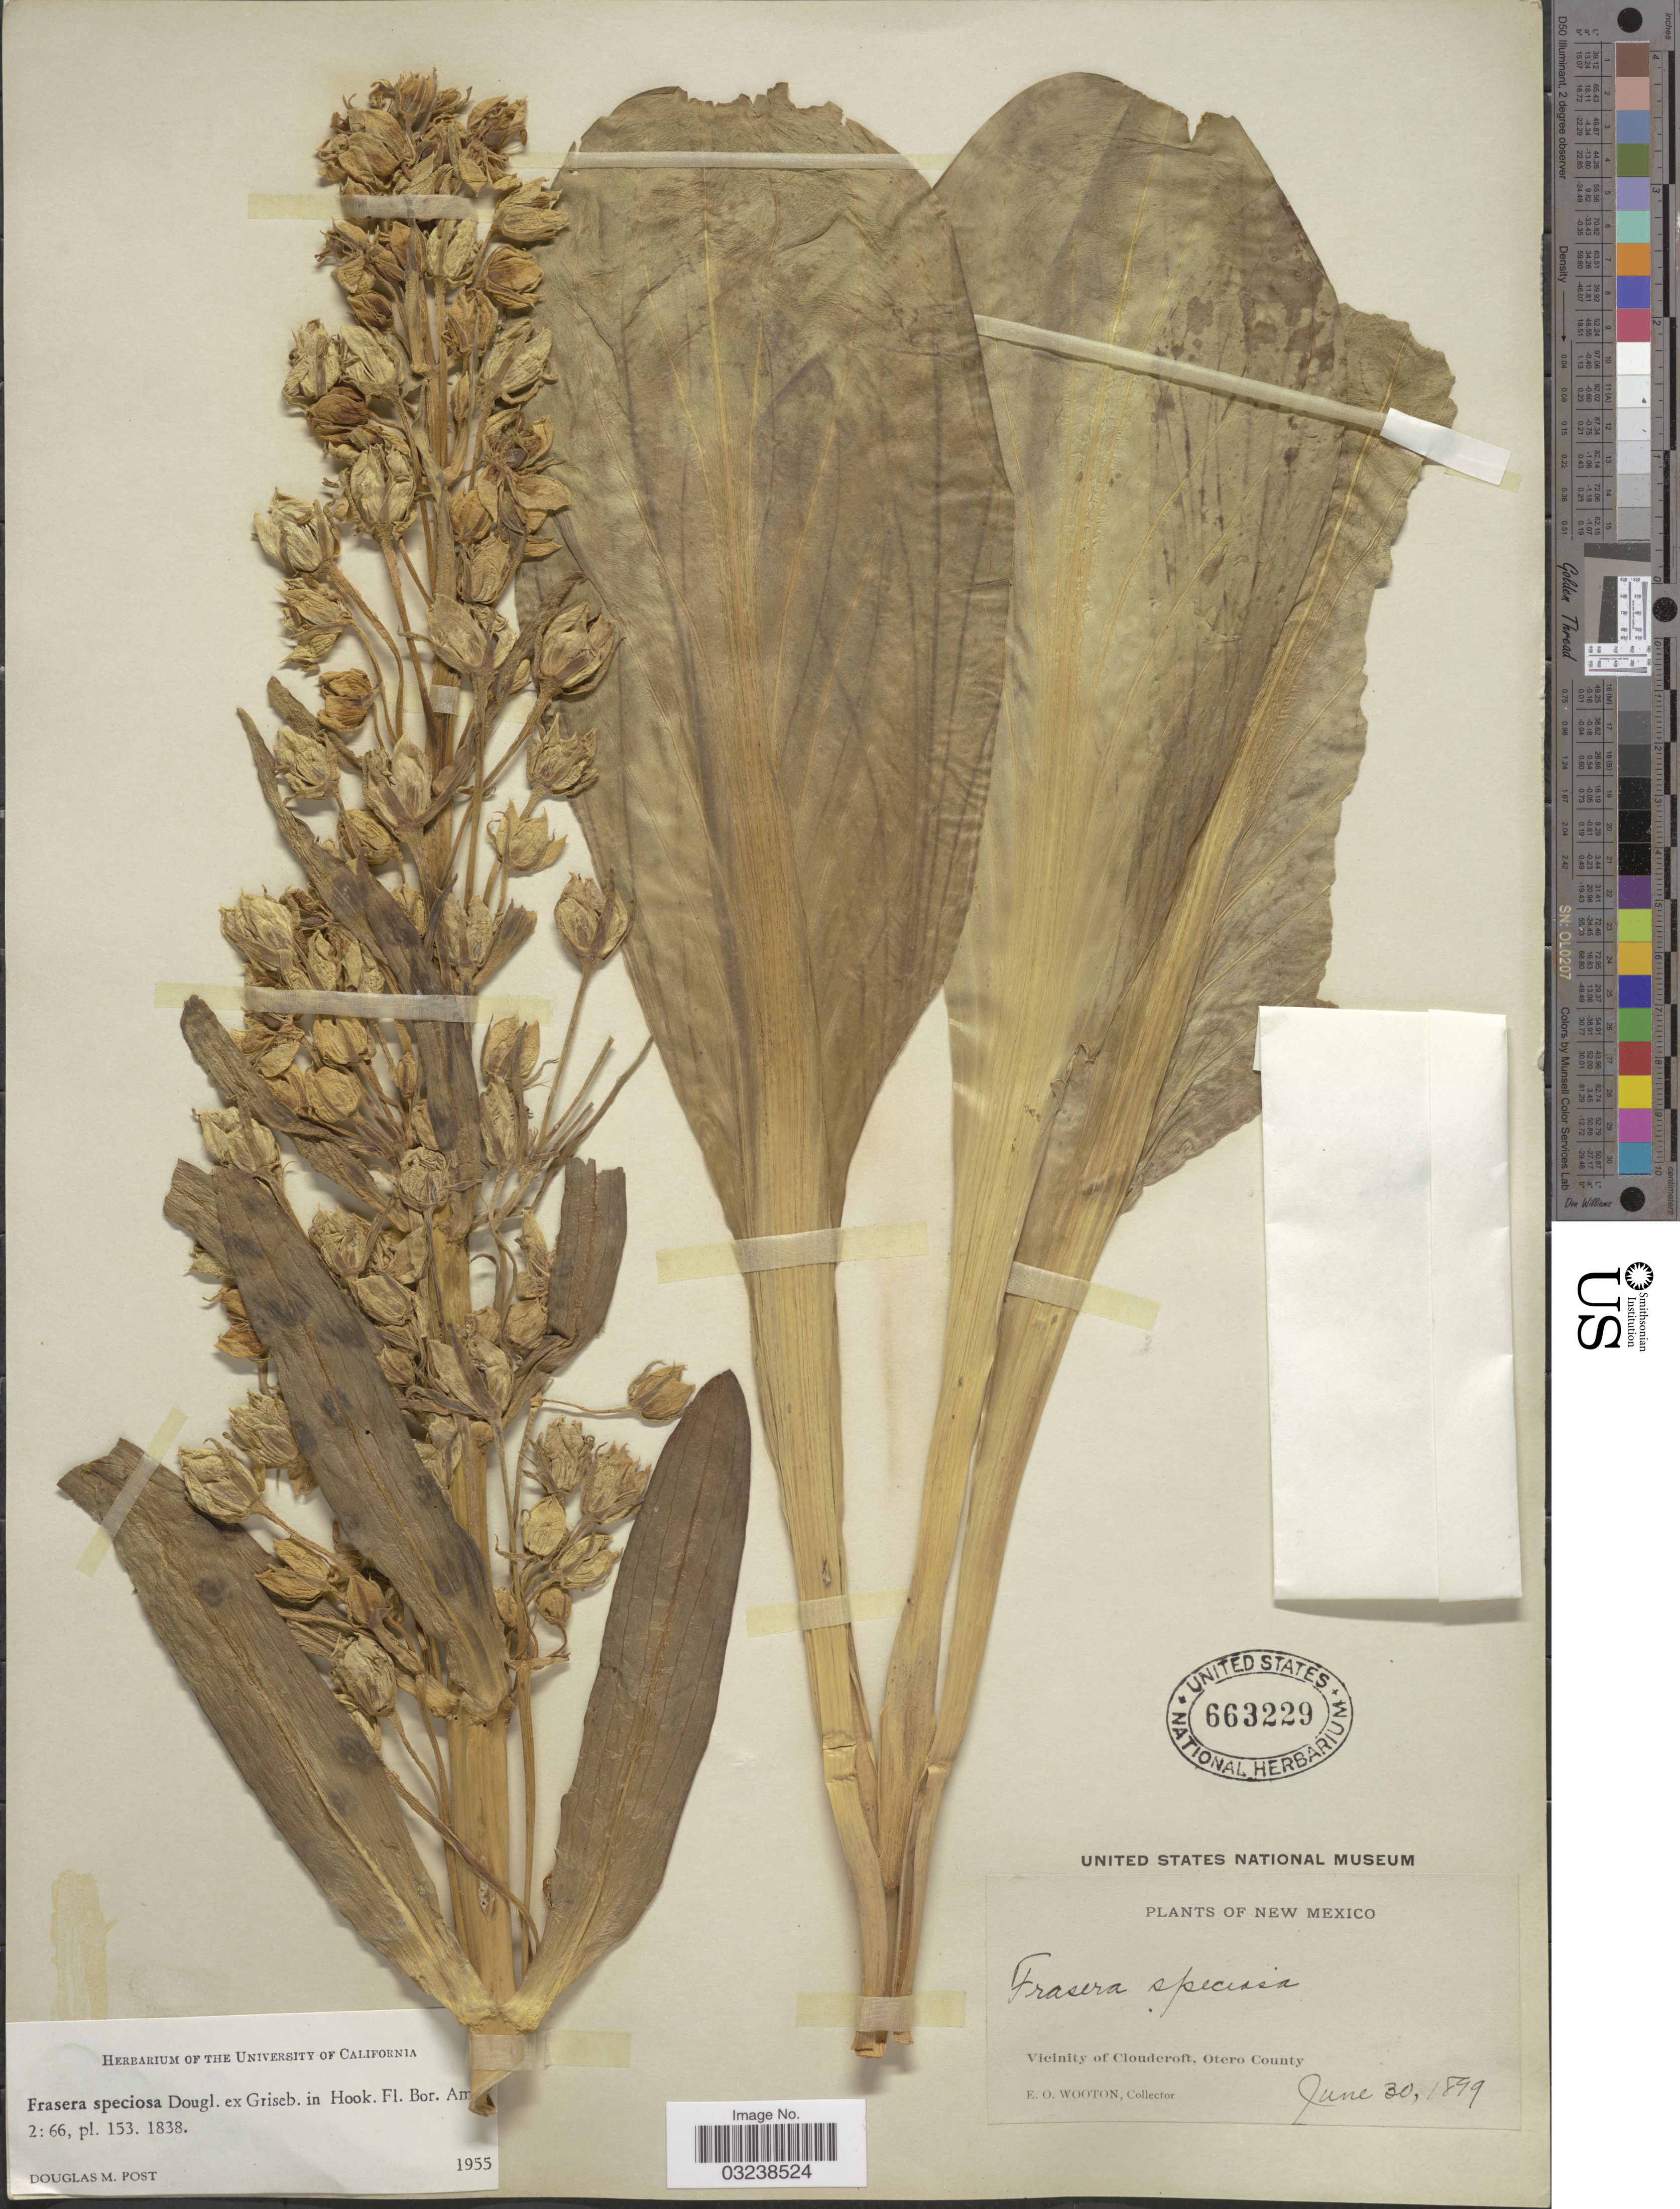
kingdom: Plantae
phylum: Tracheophyta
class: Magnoliopsida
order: Gentianales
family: Gentianaceae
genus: Swertia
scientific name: Swertia radiata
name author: (Kellogg) Kuntze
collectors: E. O. Wooton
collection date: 1899-06-30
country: United States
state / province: New Mexico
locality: Vicinity of Cloudcroft, Otero County.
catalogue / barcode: US 663229